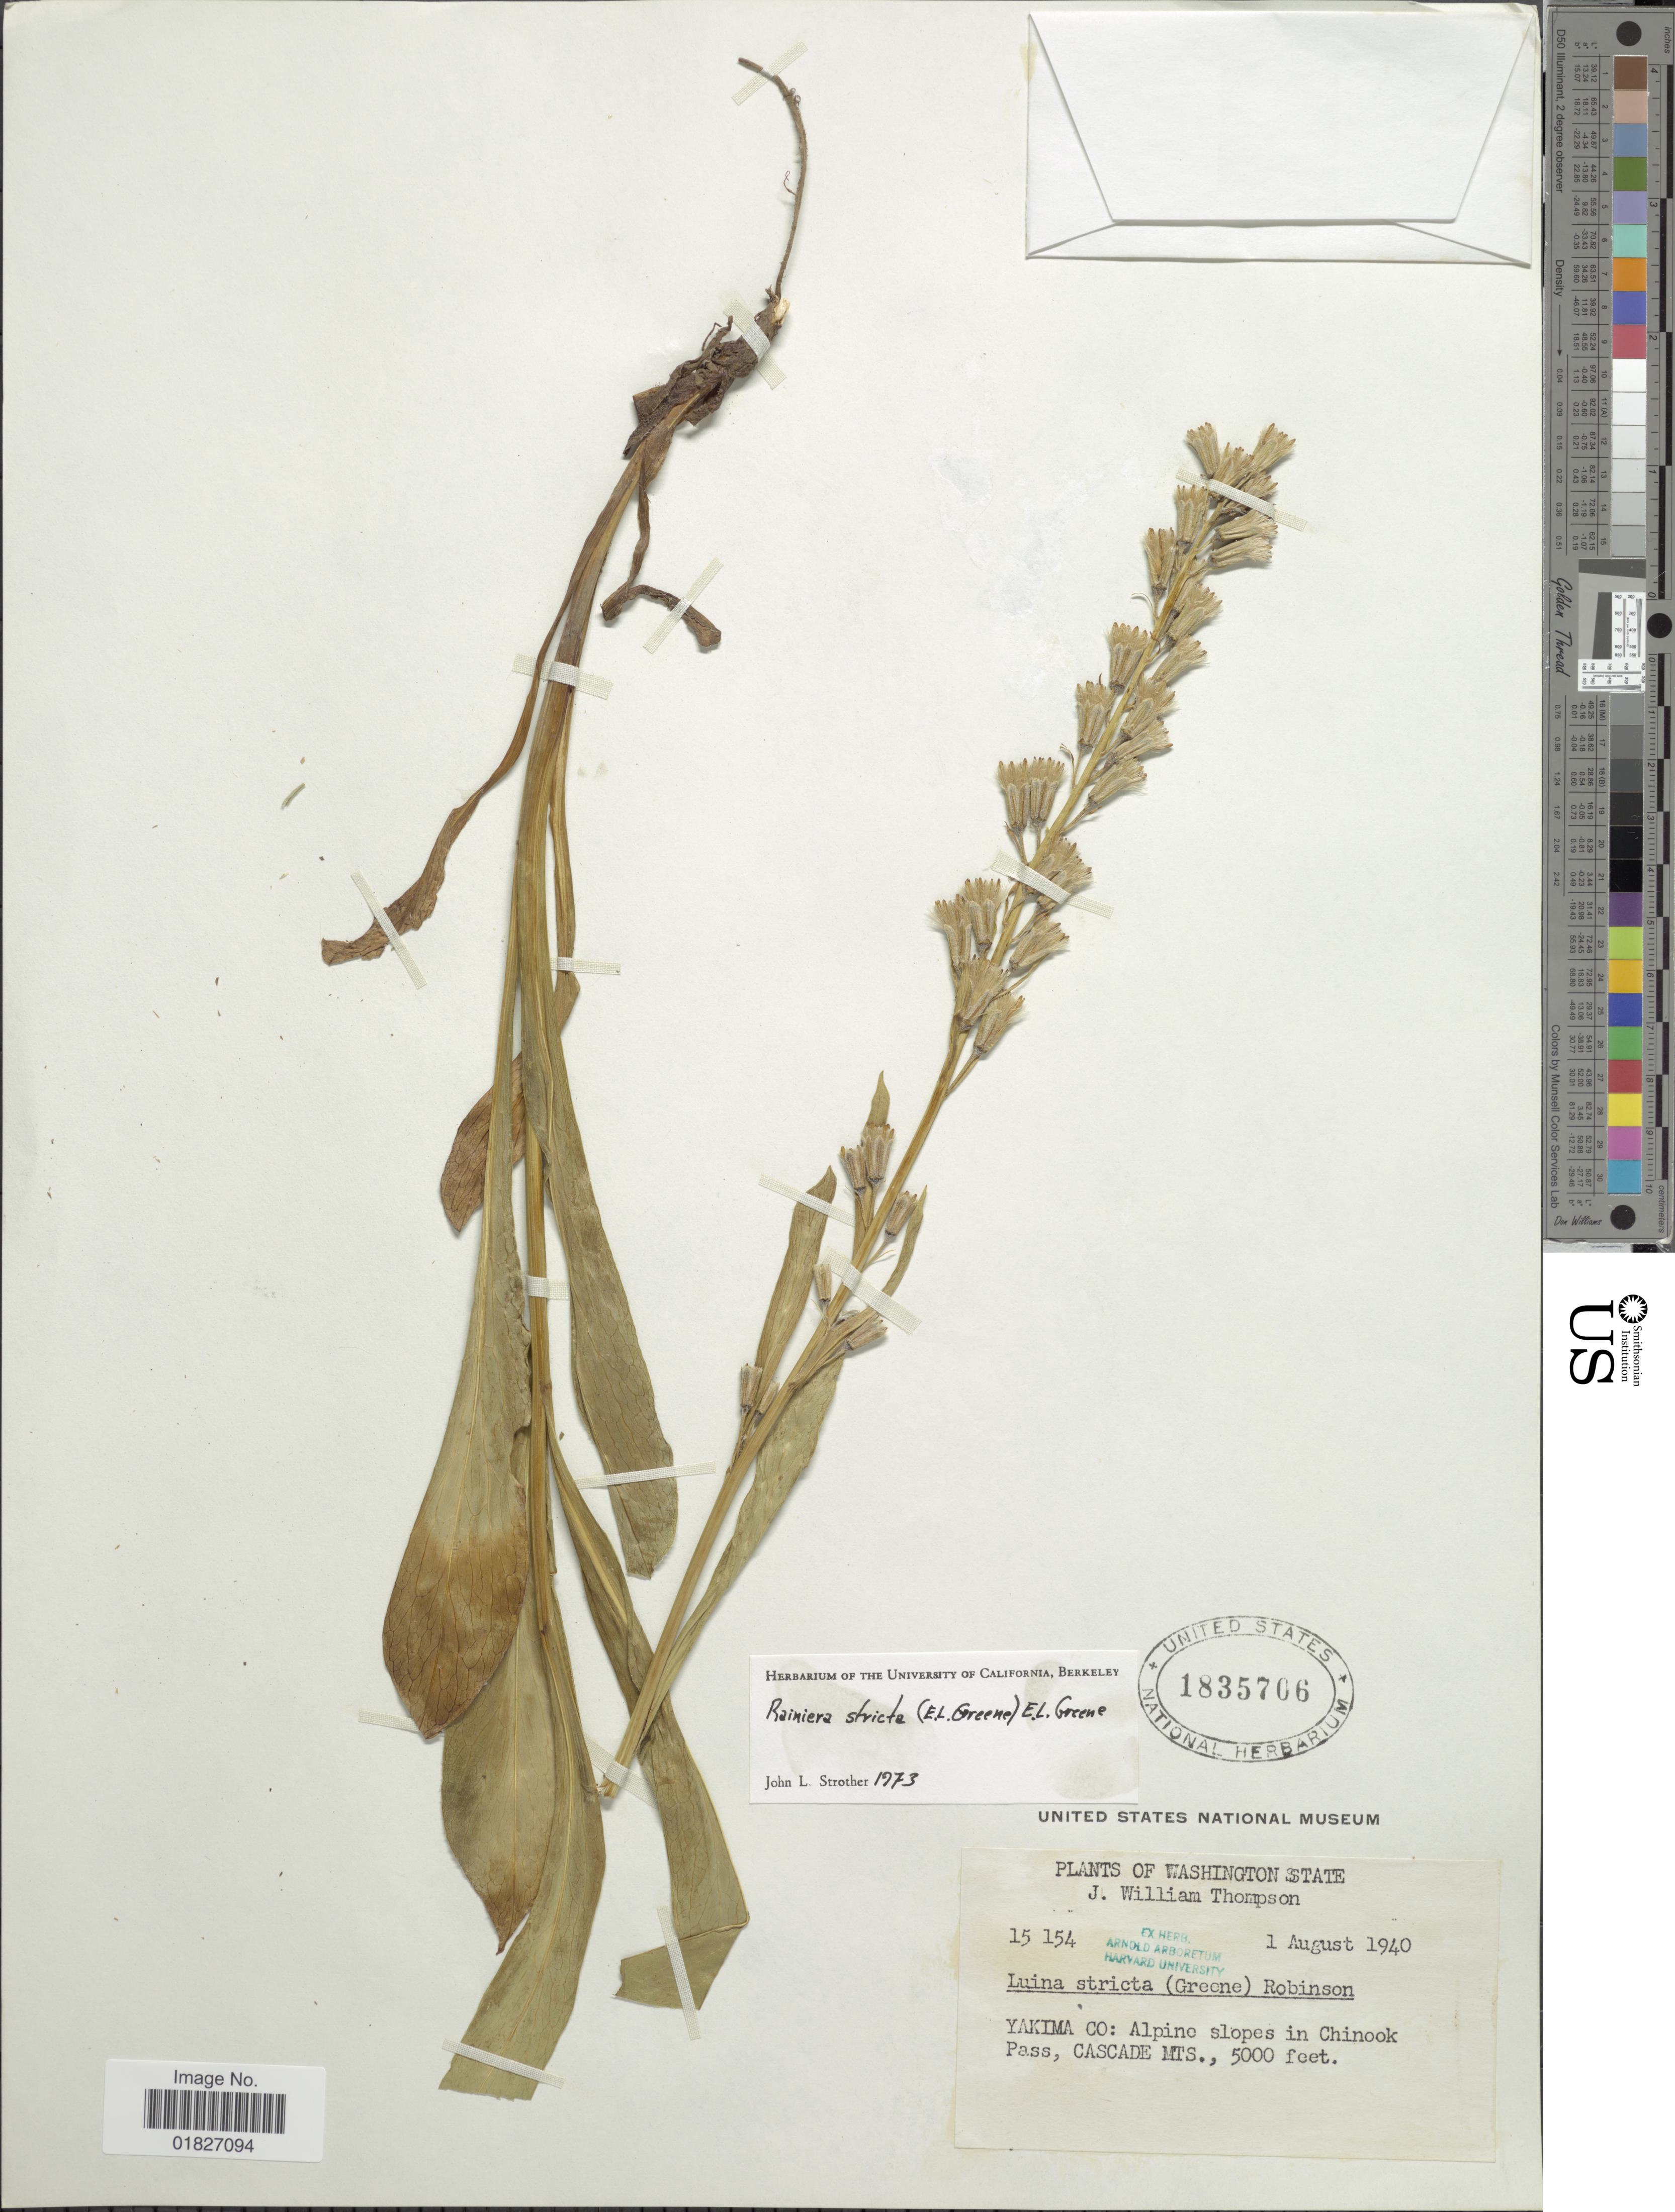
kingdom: Plantae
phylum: Tracheophyta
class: Magnoliopsida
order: Asterales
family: Asteraceae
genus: Prenanthes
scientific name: Prenanthes stricta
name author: Greene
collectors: J. W. Thompson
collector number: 15154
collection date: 1940-08-01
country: United States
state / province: Washington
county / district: Yakima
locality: Yakima Co, Chinook Pass, Cascade Mts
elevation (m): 1524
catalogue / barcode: US 1835706